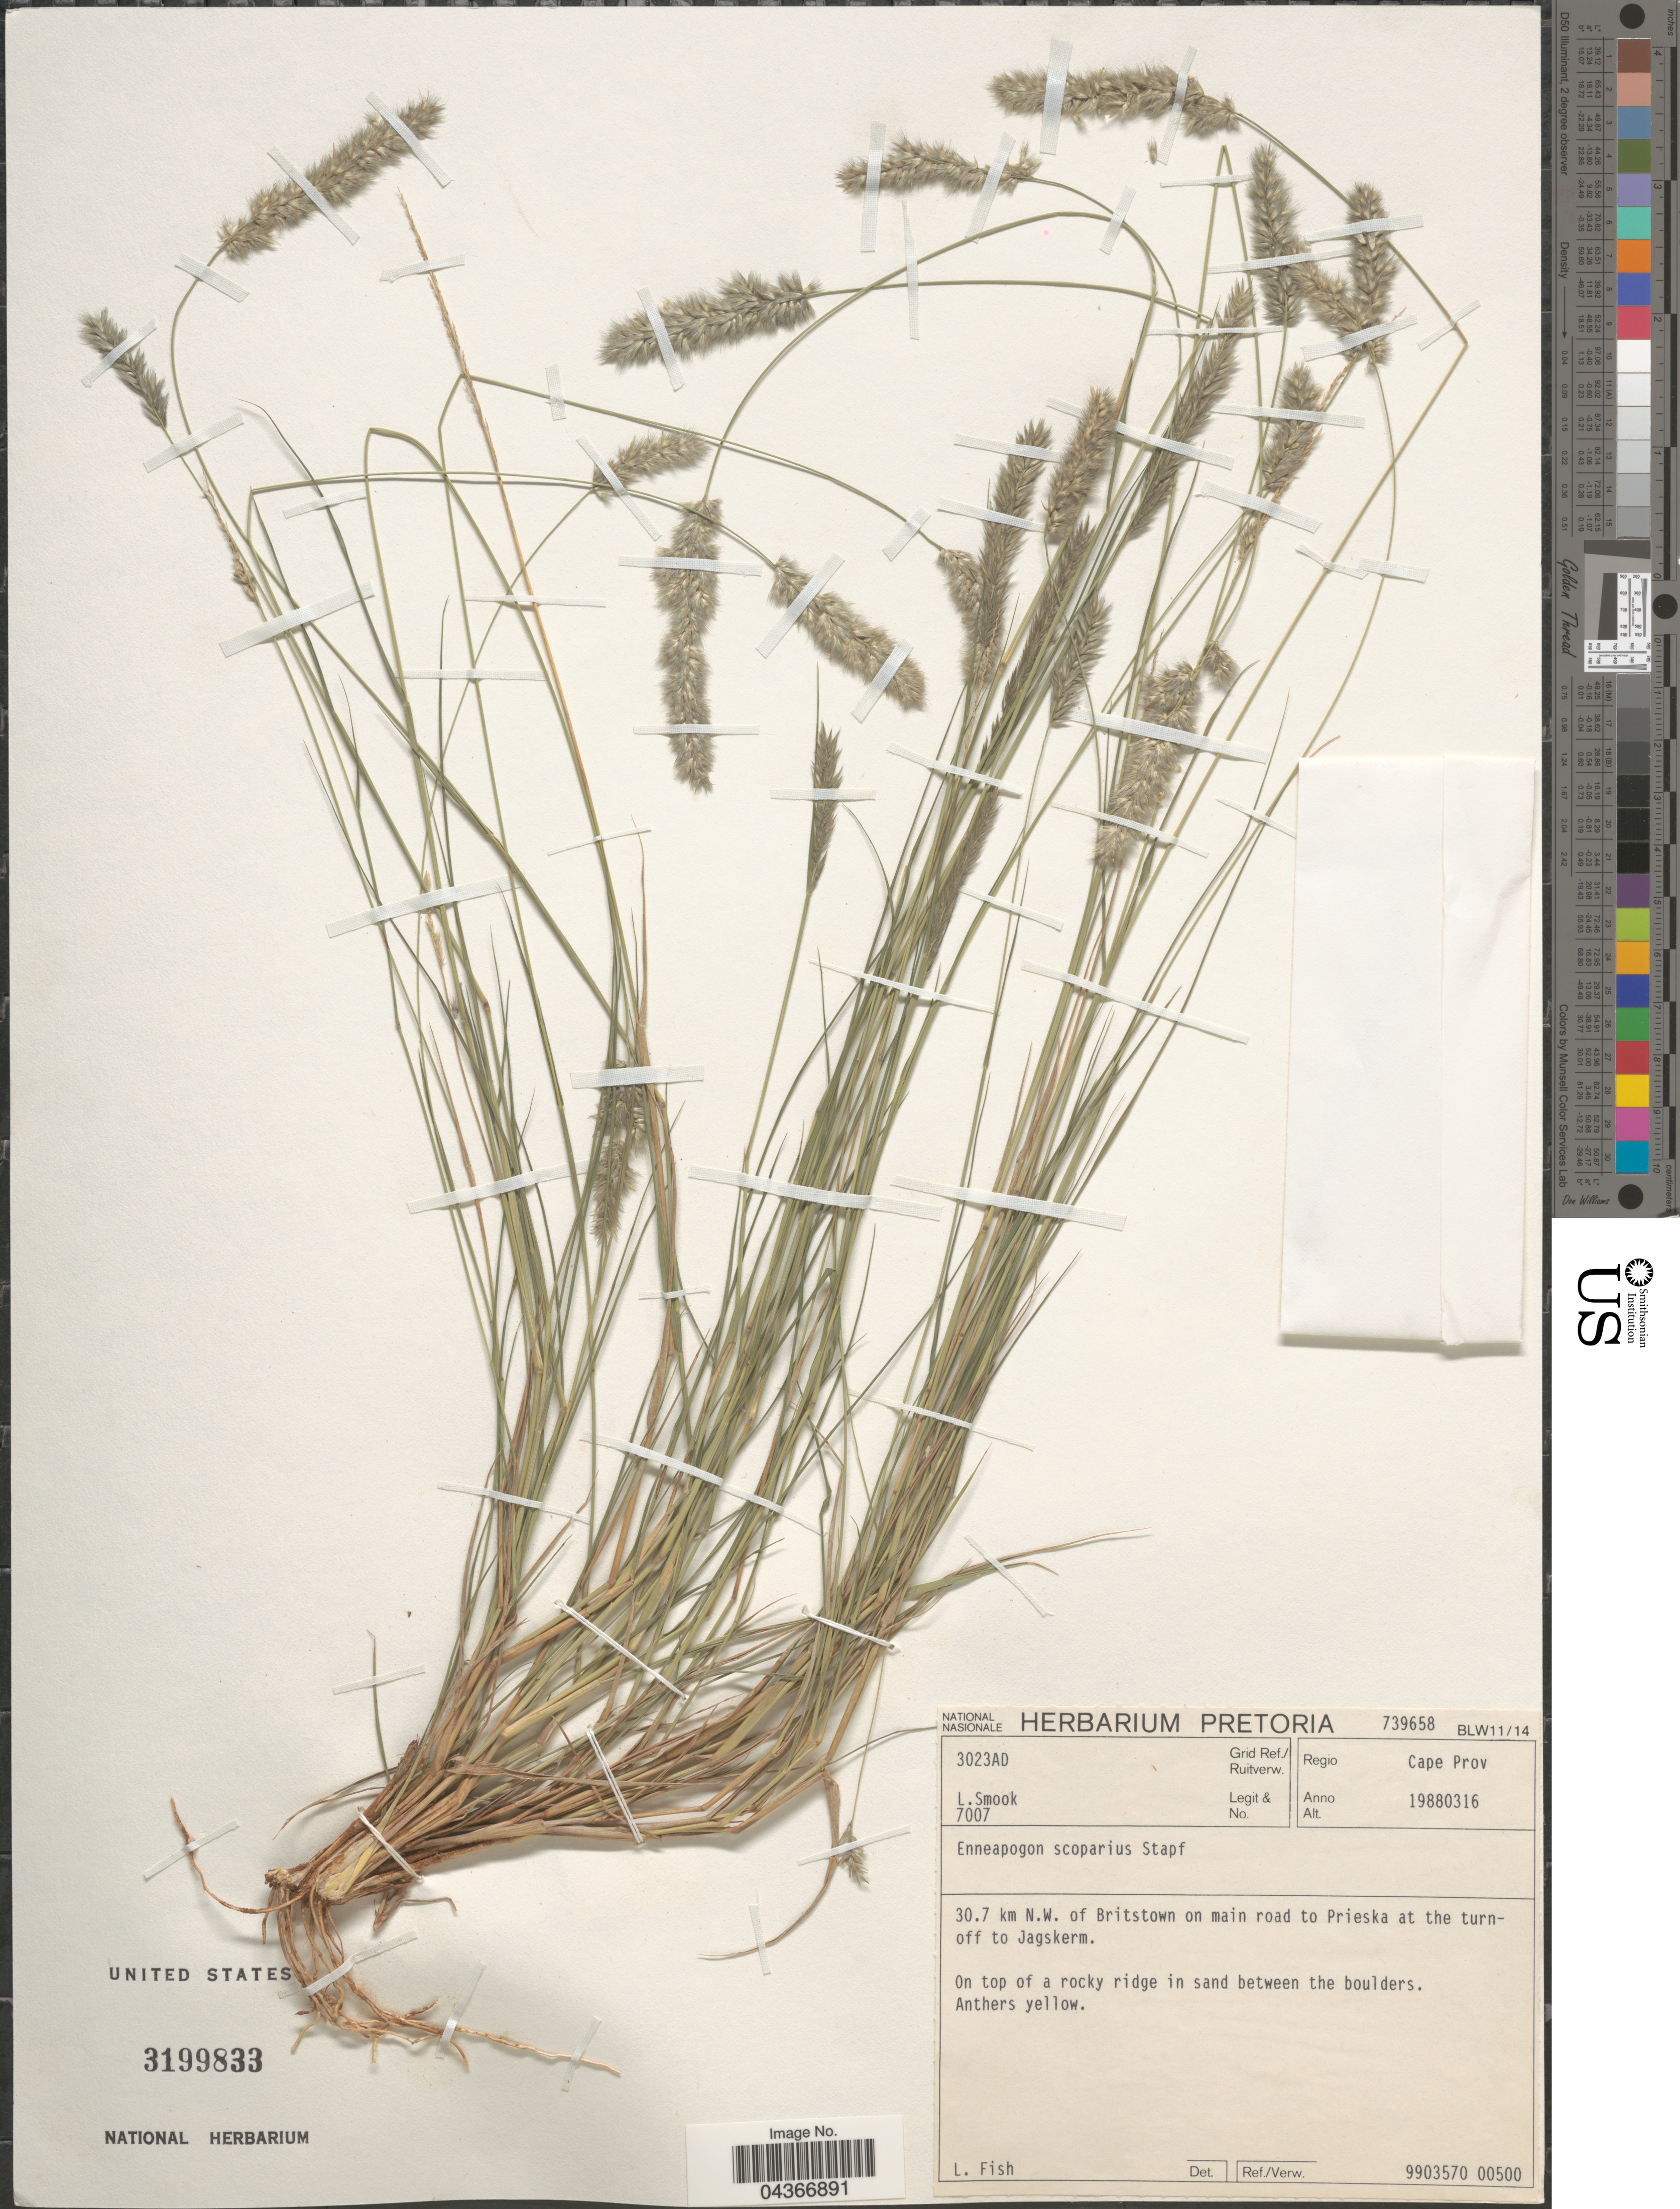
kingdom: Plantae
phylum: Tracheophyta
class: Liliopsida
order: Poales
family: Poaceae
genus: Enneapogon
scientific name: Enneapogon scoparius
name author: Stapf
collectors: L. Smook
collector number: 7007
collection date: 1988-03-16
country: South Africa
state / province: Northern Cape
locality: Grid Ref./ Ruitverw. 3023AD. Regio Cape Prov. 30.7 km N.W. of Britstown on main road to Prieska at the turn-off to Jagskerm.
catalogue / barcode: US 3199833